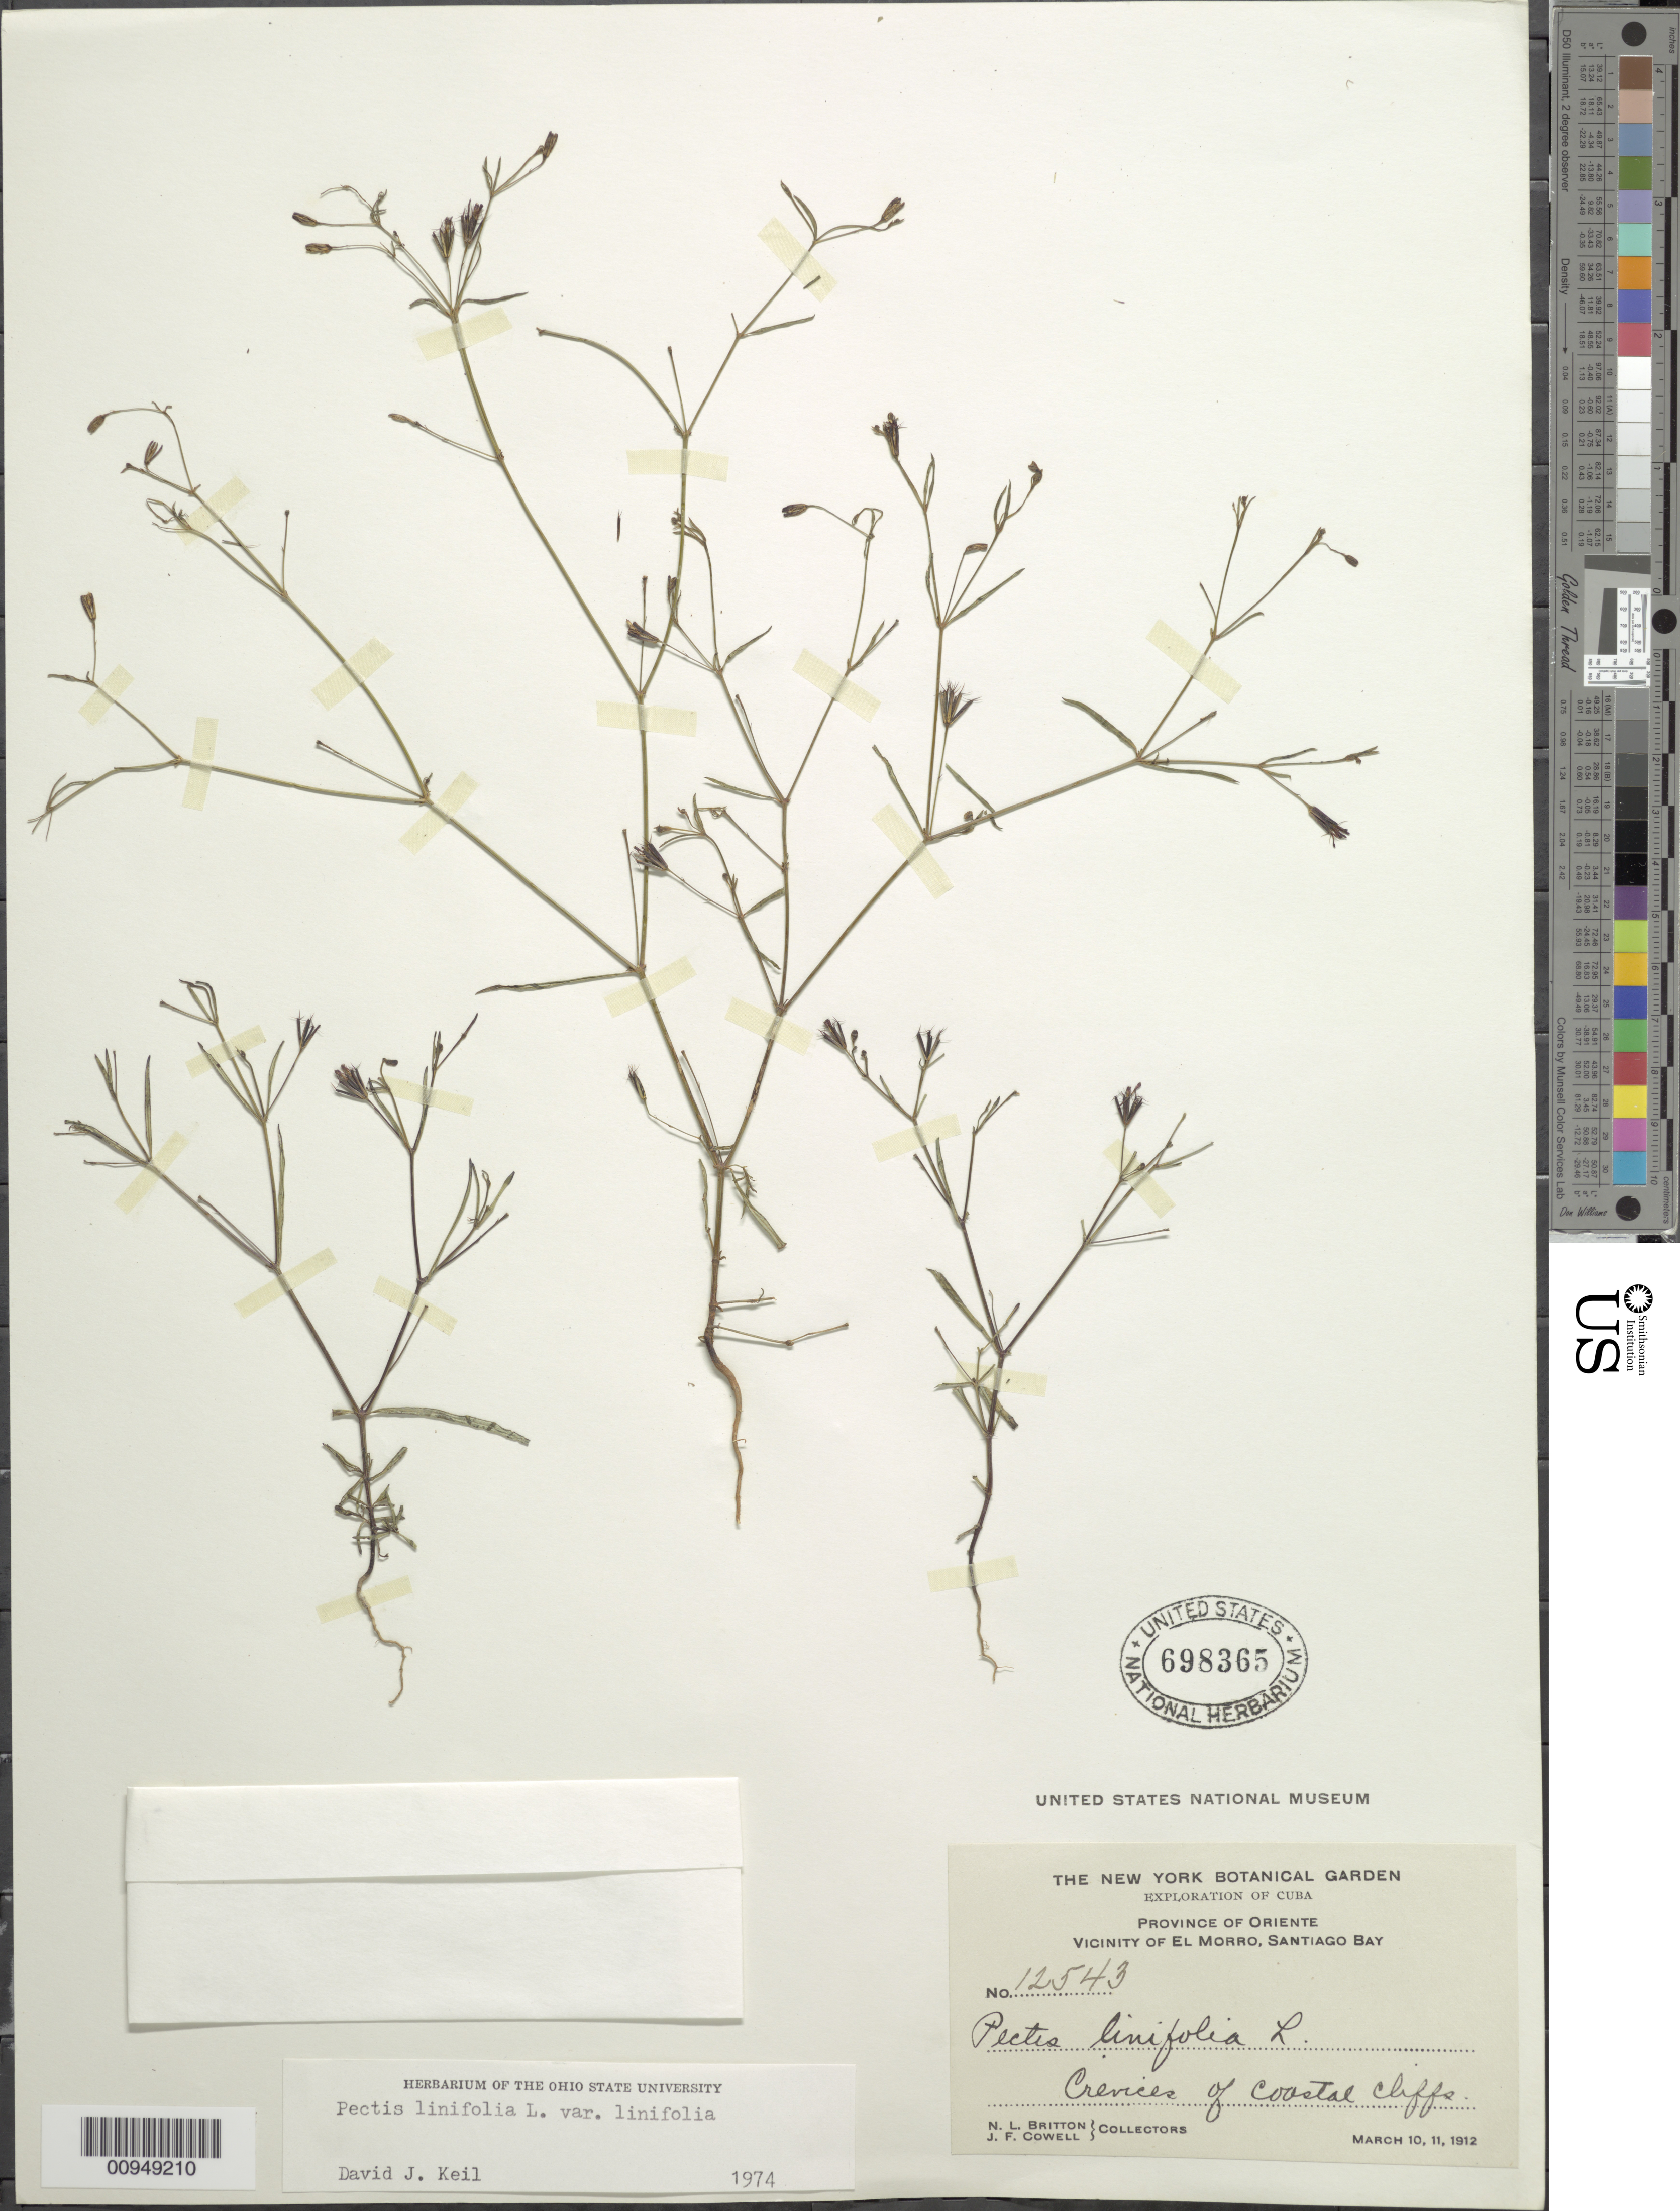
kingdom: Plantae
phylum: Tracheophyta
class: Magnoliopsida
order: Asterales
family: Asteraceae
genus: Pectis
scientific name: Pectis linifolia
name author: L.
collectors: N. Britton & J. F. Cowell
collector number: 12543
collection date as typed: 10 Mar 1912 to 11 Mar 1912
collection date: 1912-03-10/1912-03-11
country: Cuba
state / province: Santiago de Cuba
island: Cuba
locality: Vicinity of El Morro, Santiago Bay, coastal cliffs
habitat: Crevices of coastal cliffs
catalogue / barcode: US 698365